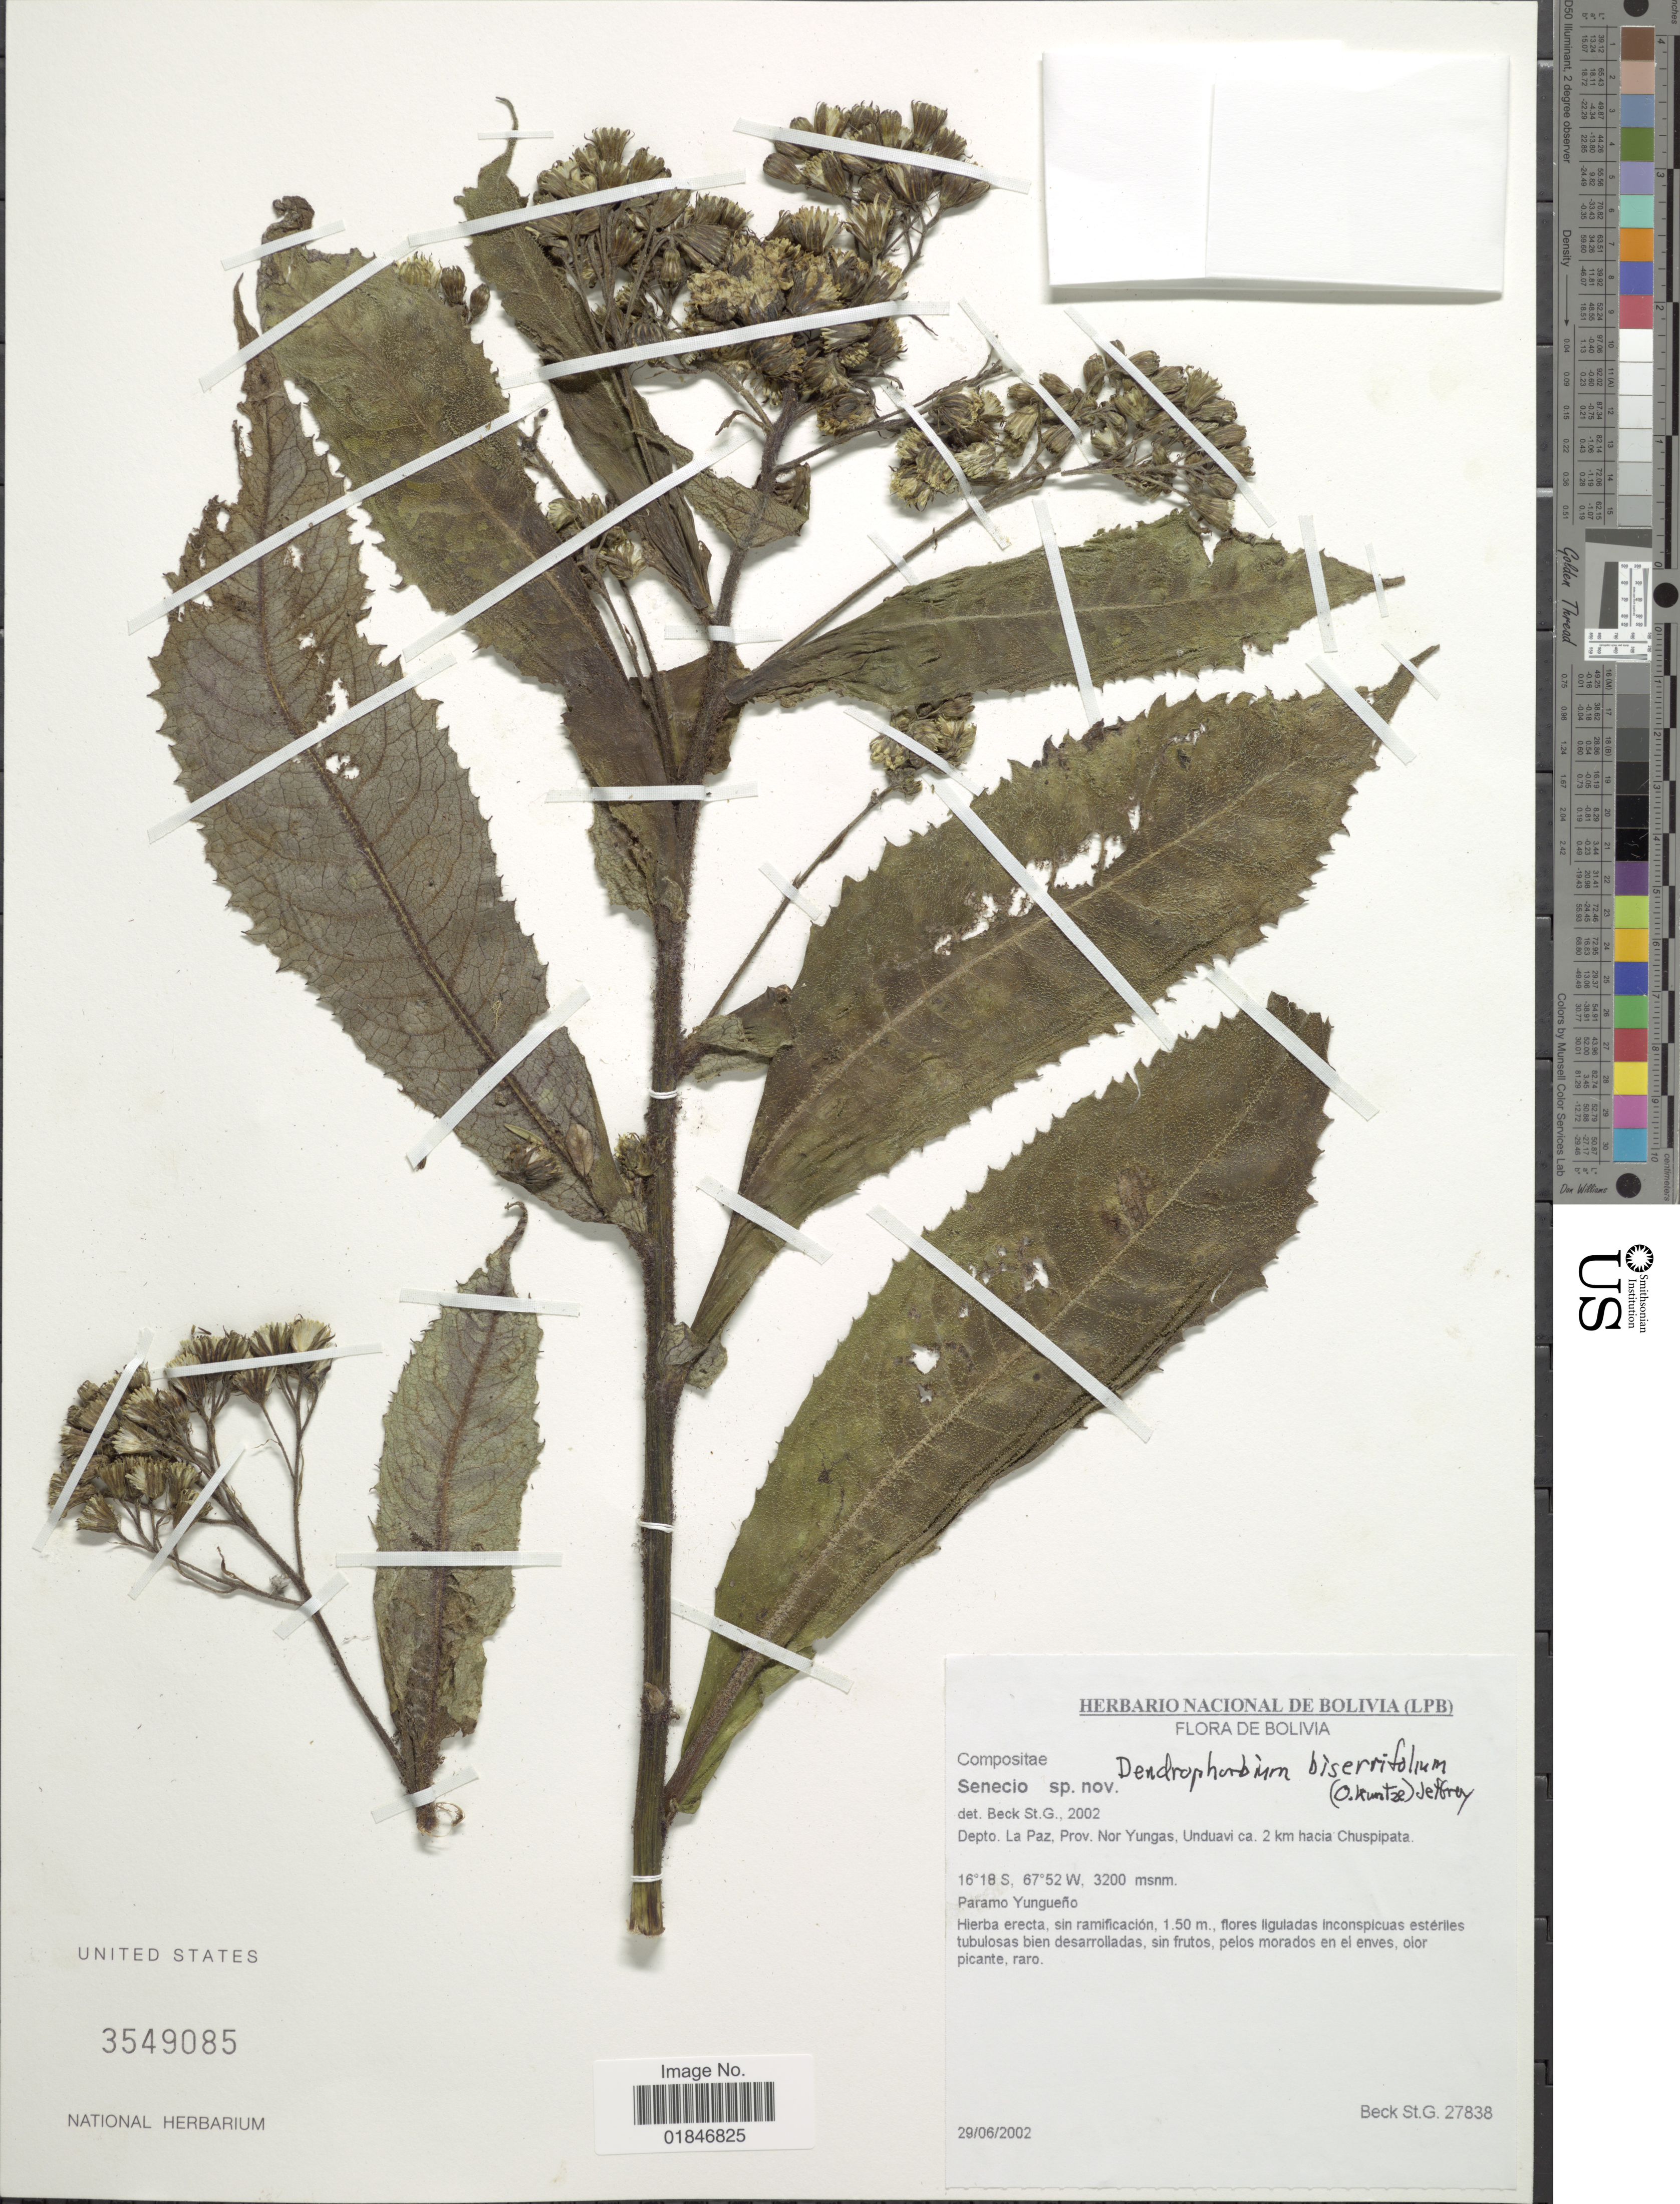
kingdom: Plantae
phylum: Tracheophyta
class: Magnoliopsida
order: Asterales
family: Asteraceae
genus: Dendrophorbium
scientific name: Dendrophorbium biserrifolium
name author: (Kuntze) D.J.N. Hind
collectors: S. G. Beck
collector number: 27838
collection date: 2002-06-29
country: Bolivia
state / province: La Paz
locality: Depto. La Paz. Prov. Nor Yungas, Unduavi ca. 2 km hacia Chuspipata.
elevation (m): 3200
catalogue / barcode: US 3549085